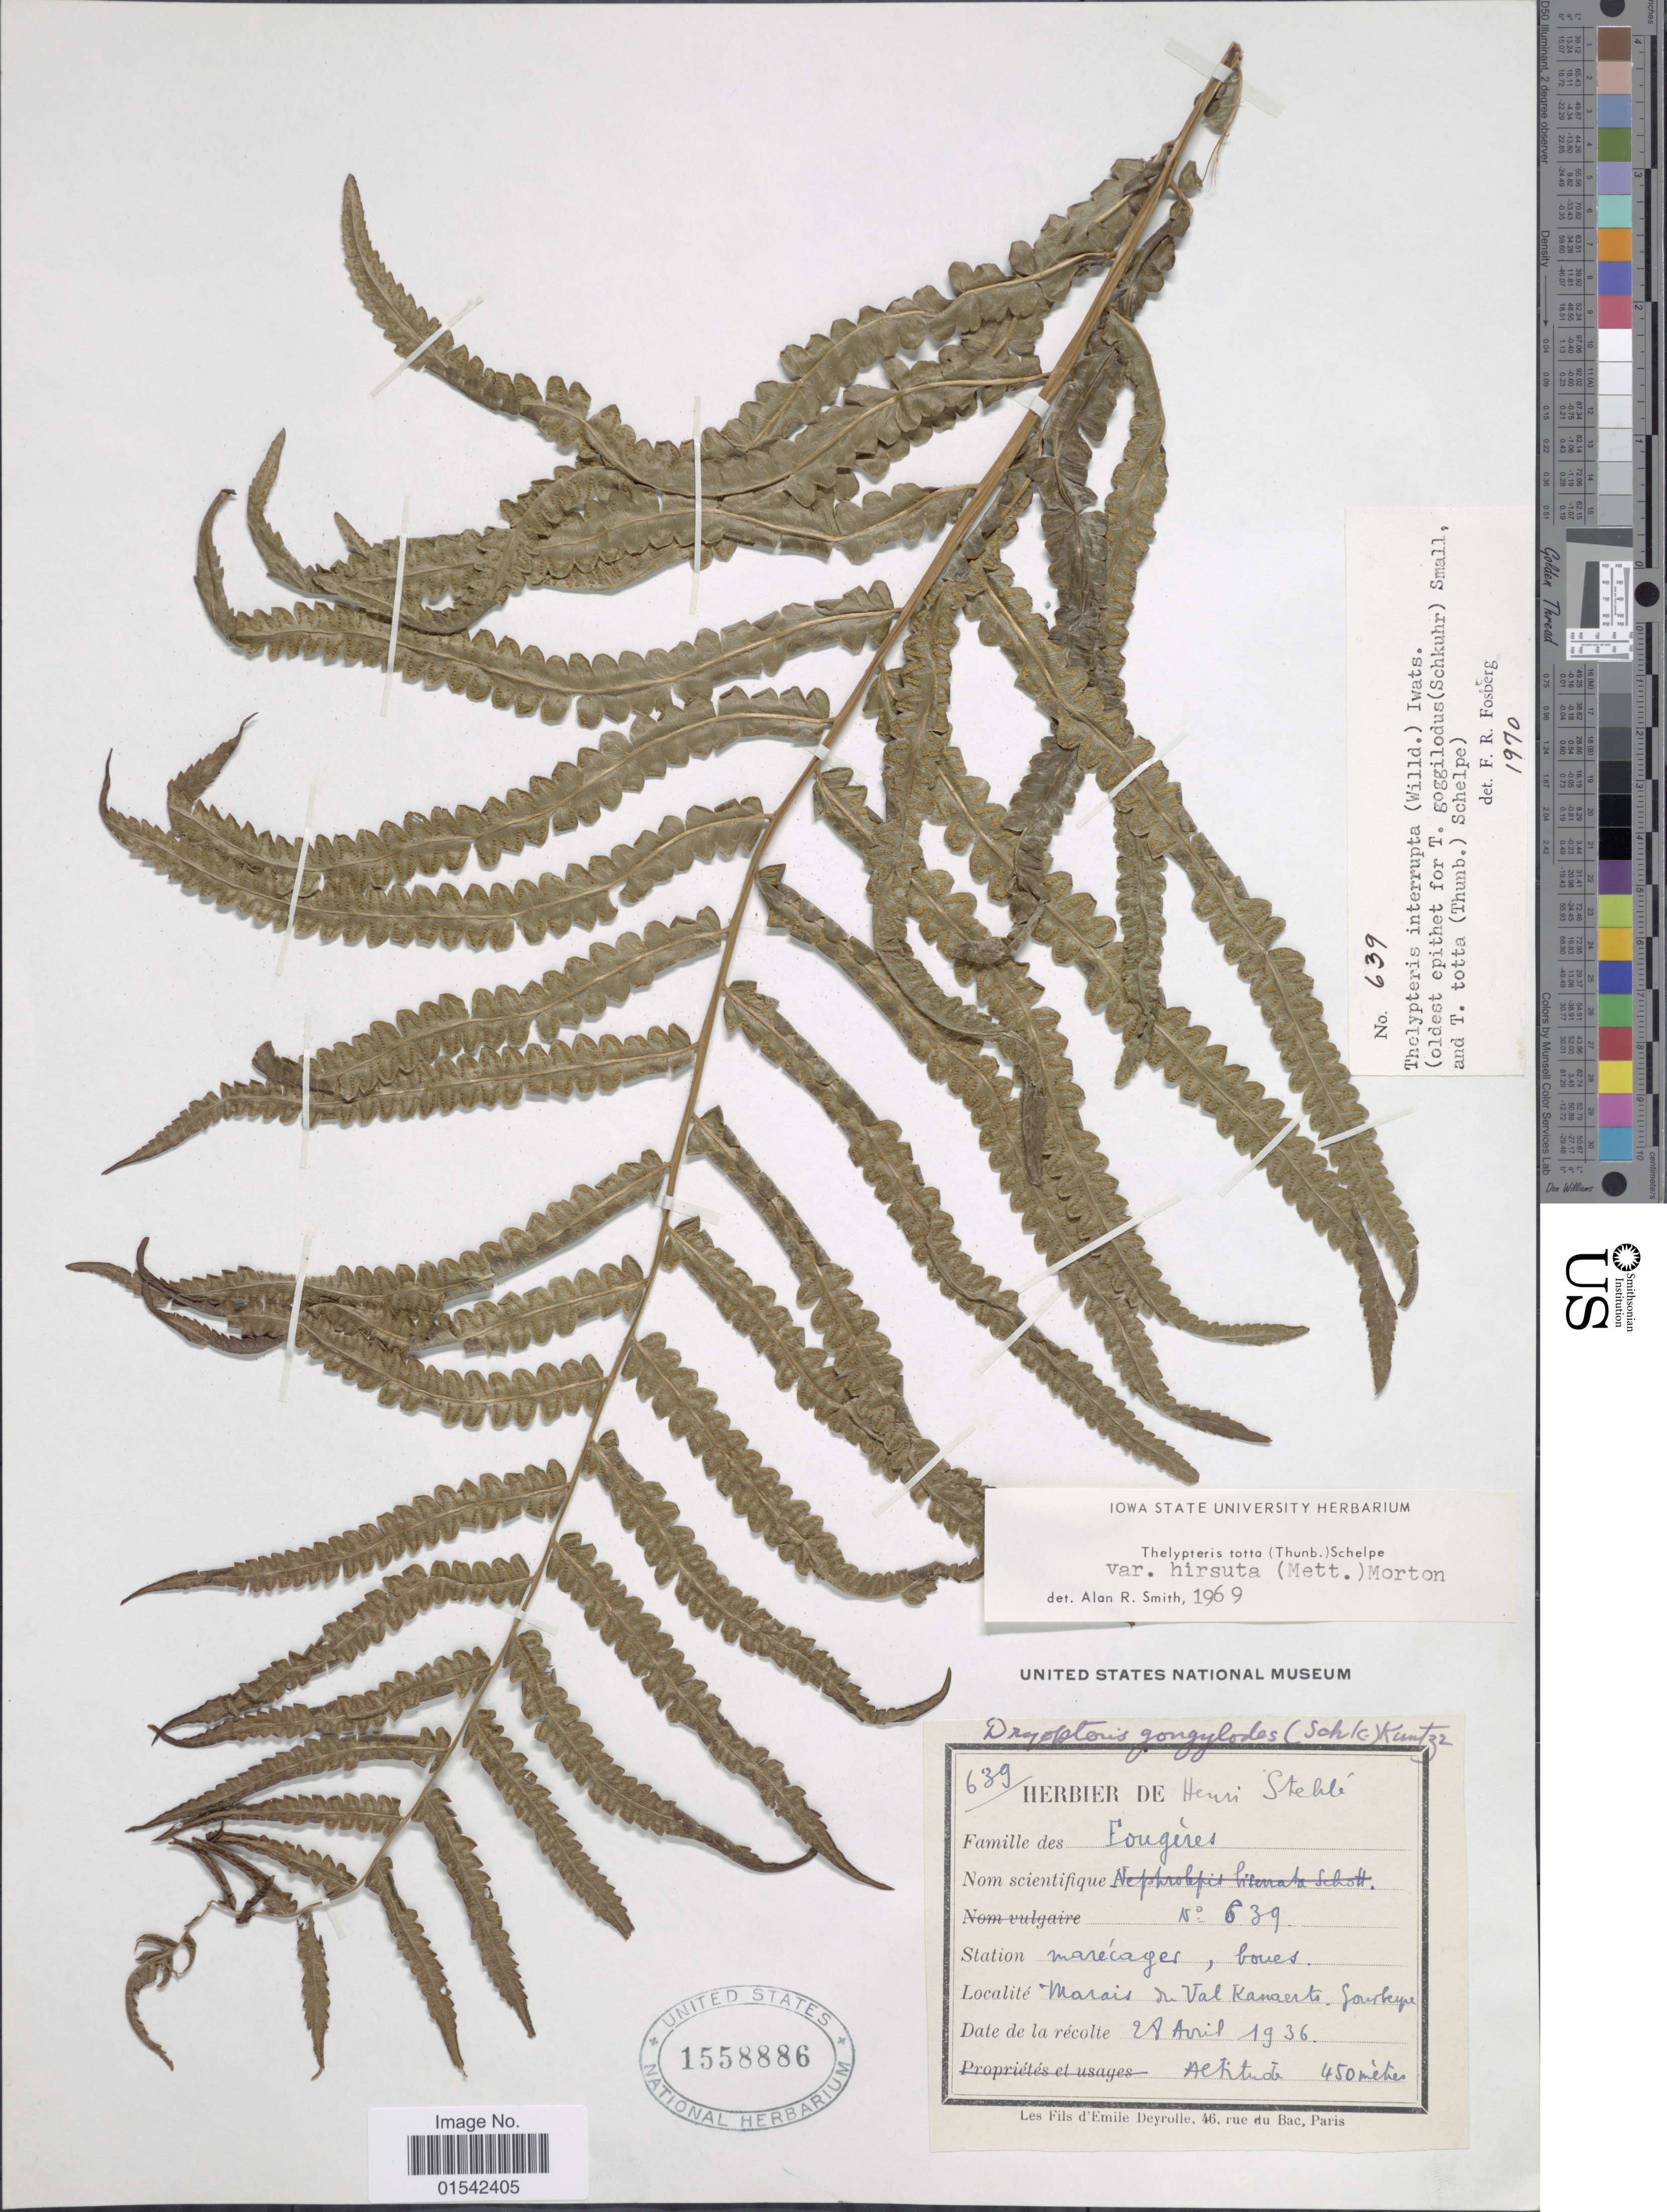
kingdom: Plantae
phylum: Tracheophyta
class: Polypodiopsida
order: Polypodiales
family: Thelypteridaceae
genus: Cyclosorus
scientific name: Cyclosorus interruptus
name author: (Willd.) H. Itô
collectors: ex herb. H. Stehlé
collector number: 639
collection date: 1936-04-28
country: Guadeloupe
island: Leeward Is.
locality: Marécager, boues, Marais du Val Kanaerts, Fougère.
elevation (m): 450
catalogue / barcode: US 1558886